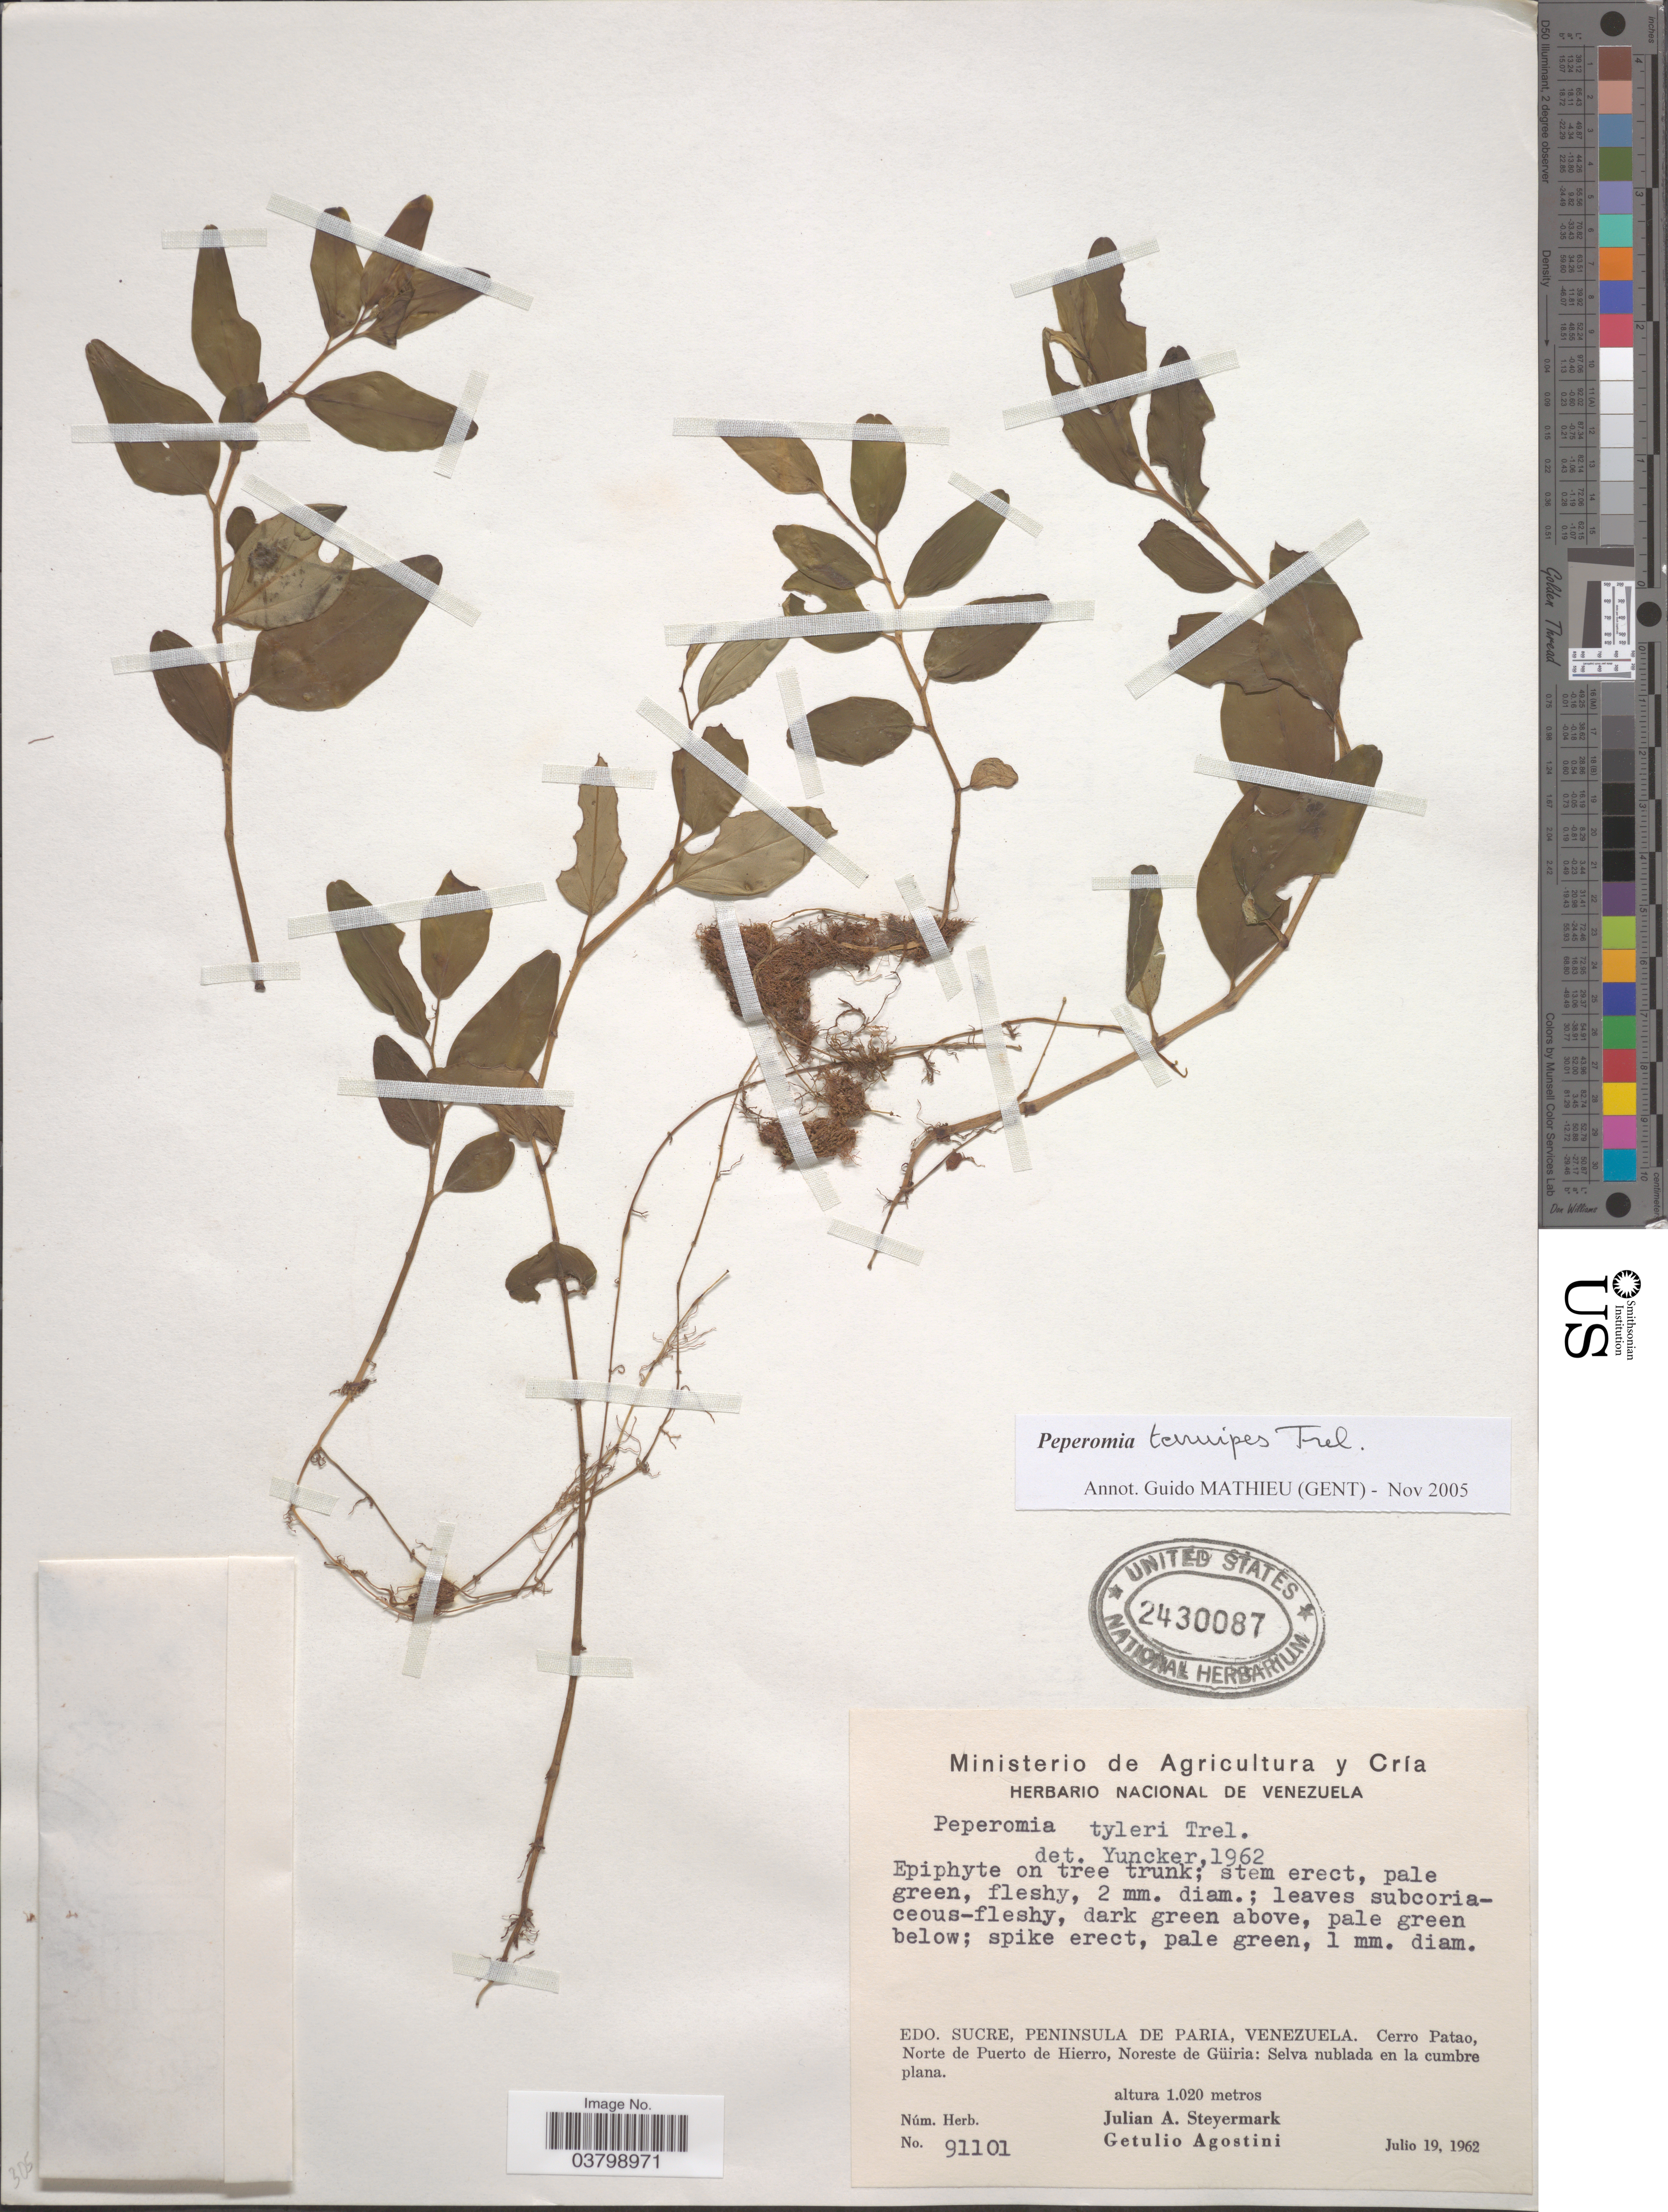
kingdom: Plantae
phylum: Tracheophyta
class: Magnoliopsida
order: Piperales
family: Piperaceae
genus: Peperomia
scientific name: Peperomia tyleri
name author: Trel.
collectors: J. Steyermark & G. Agostini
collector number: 91101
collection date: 1962-07-19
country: Venezuela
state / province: Sucre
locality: Peninsula de Paria. Cerro Patao, Norte de Puerto de Hierro, Noreste de Güiria: Selva nublada en la cumbre plana.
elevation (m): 1020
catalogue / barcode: US 2430087